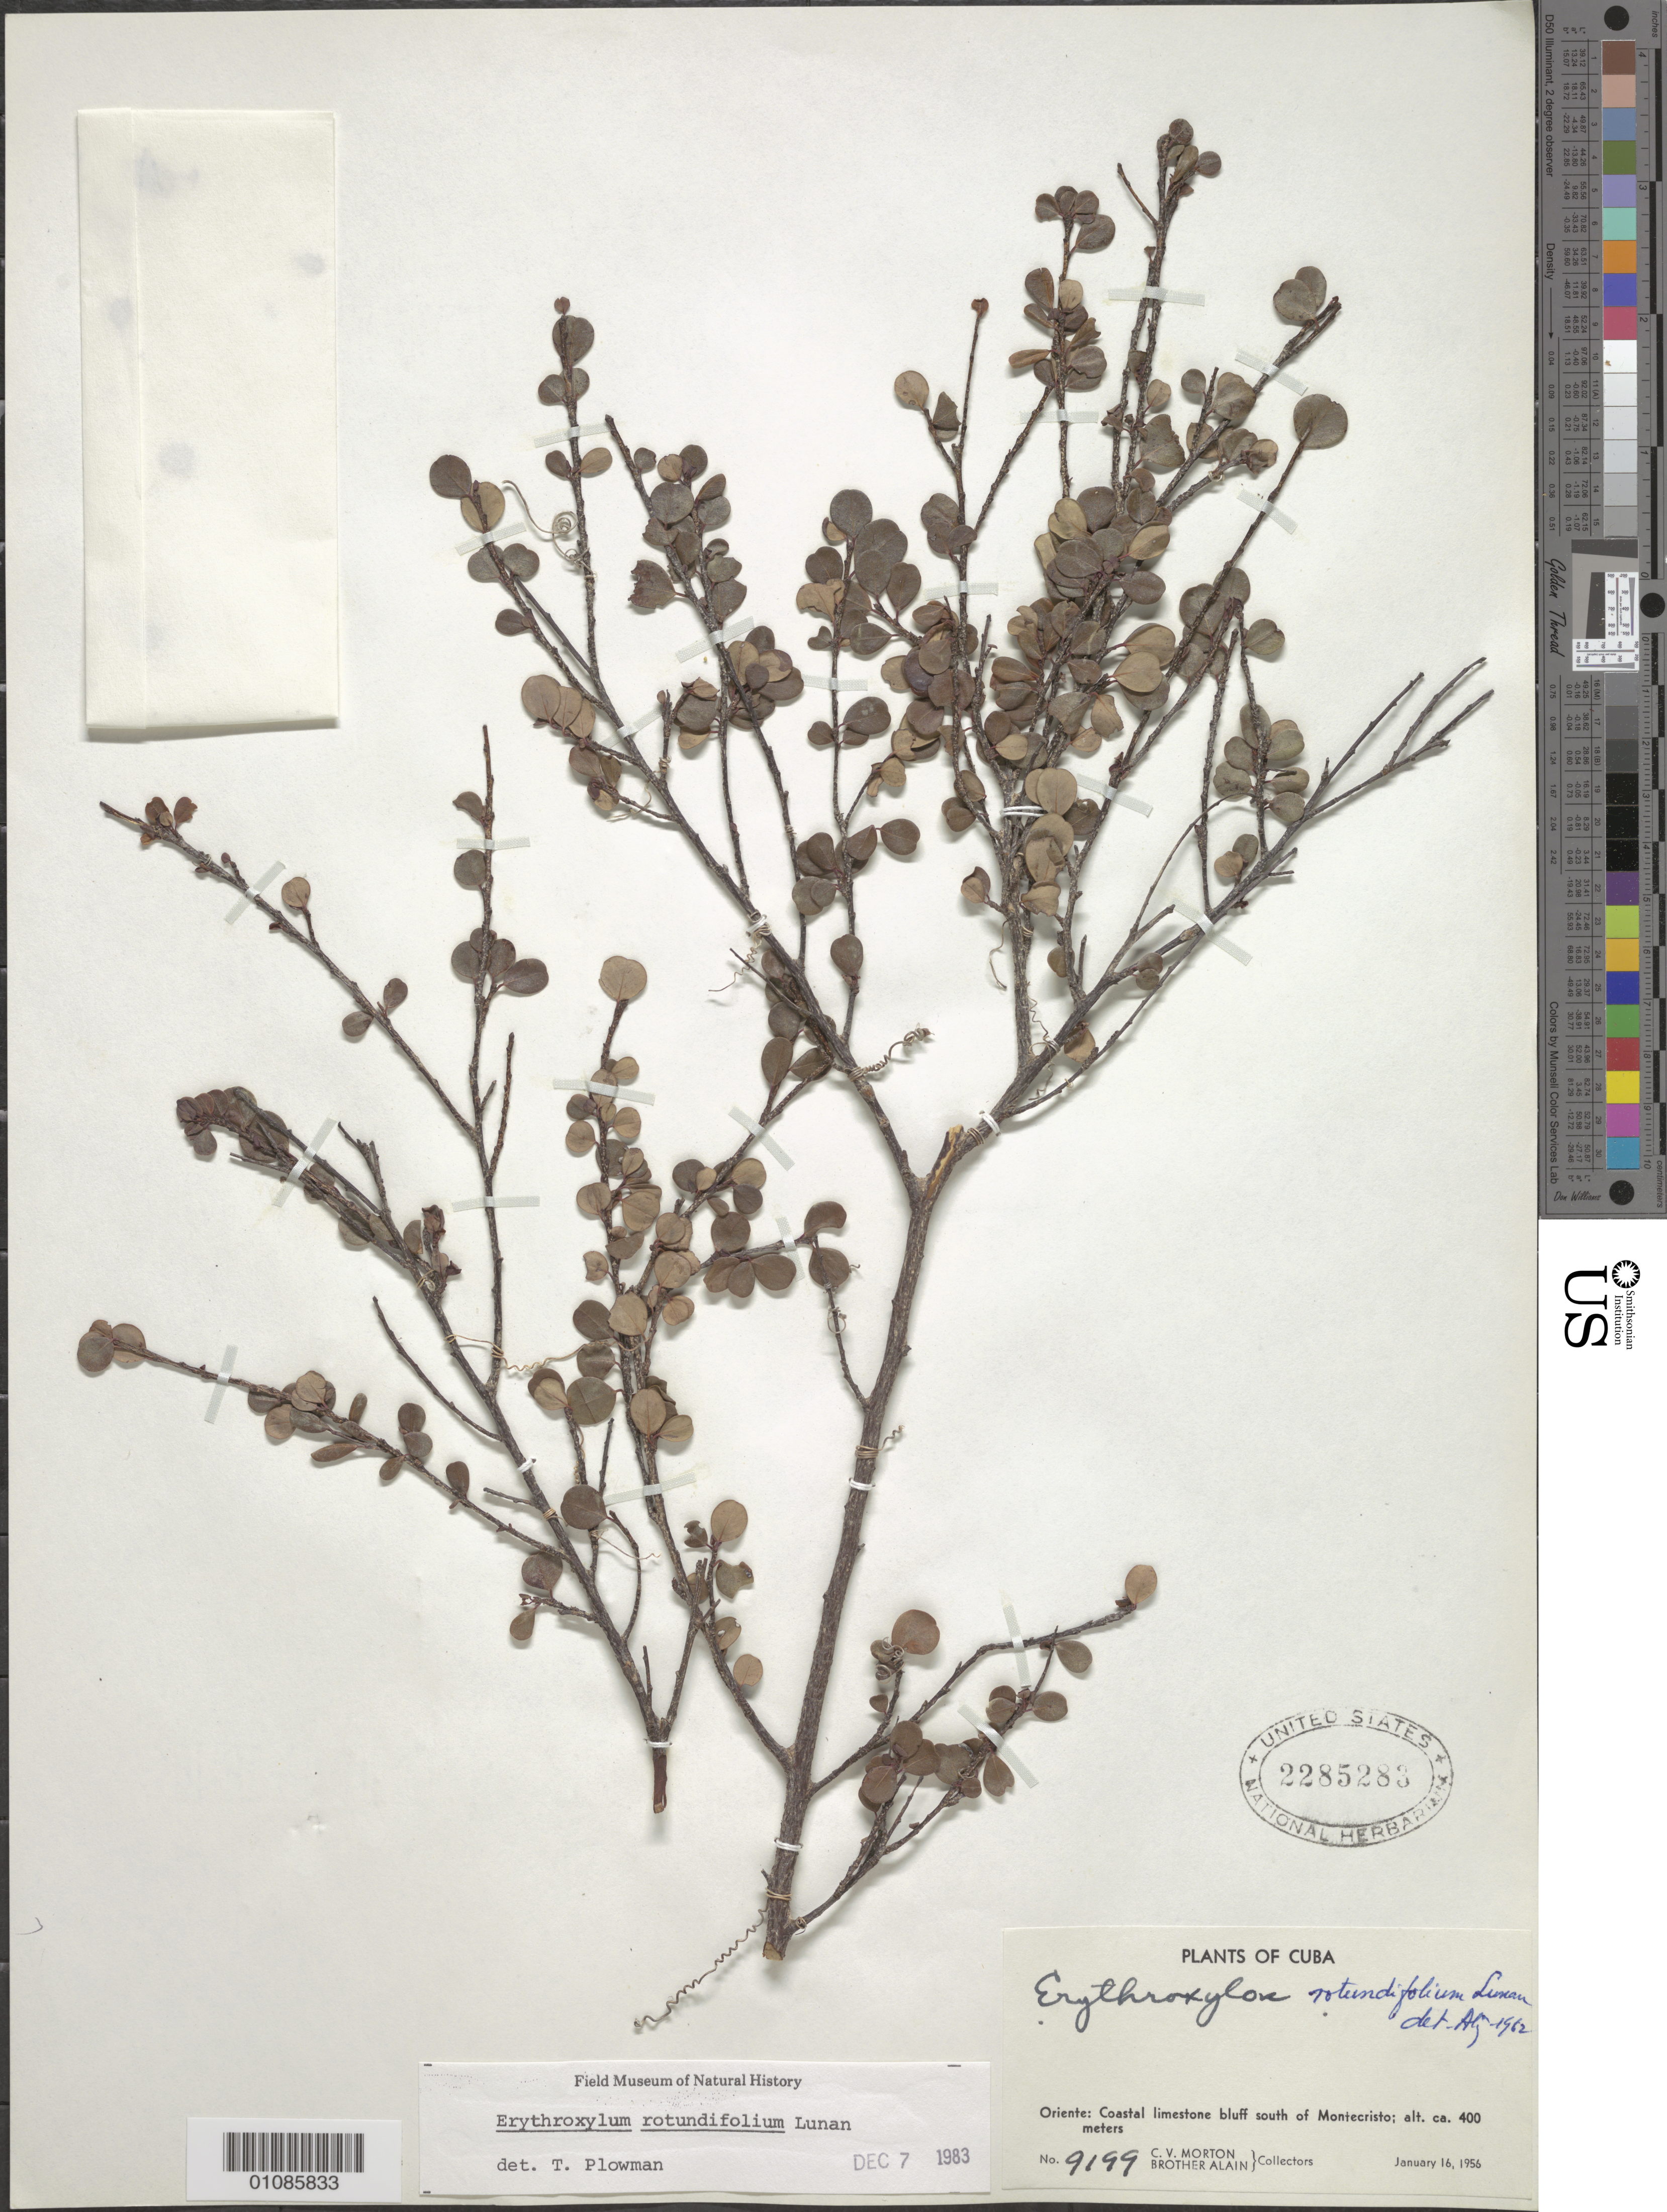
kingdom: Plantae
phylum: Tracheophyta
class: Magnoliopsida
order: Malpighiales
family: Erythroxylaceae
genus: Erythroxylum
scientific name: Erythroxylum rotundifolium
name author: Lunan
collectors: C. V. Morton & A. H. Liogier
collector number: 9199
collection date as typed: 16 Jan 1956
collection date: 1956-01-16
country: Cuba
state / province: Oriente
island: Cuba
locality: Coastal limestone bluff S of Montecristo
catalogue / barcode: US 2285283